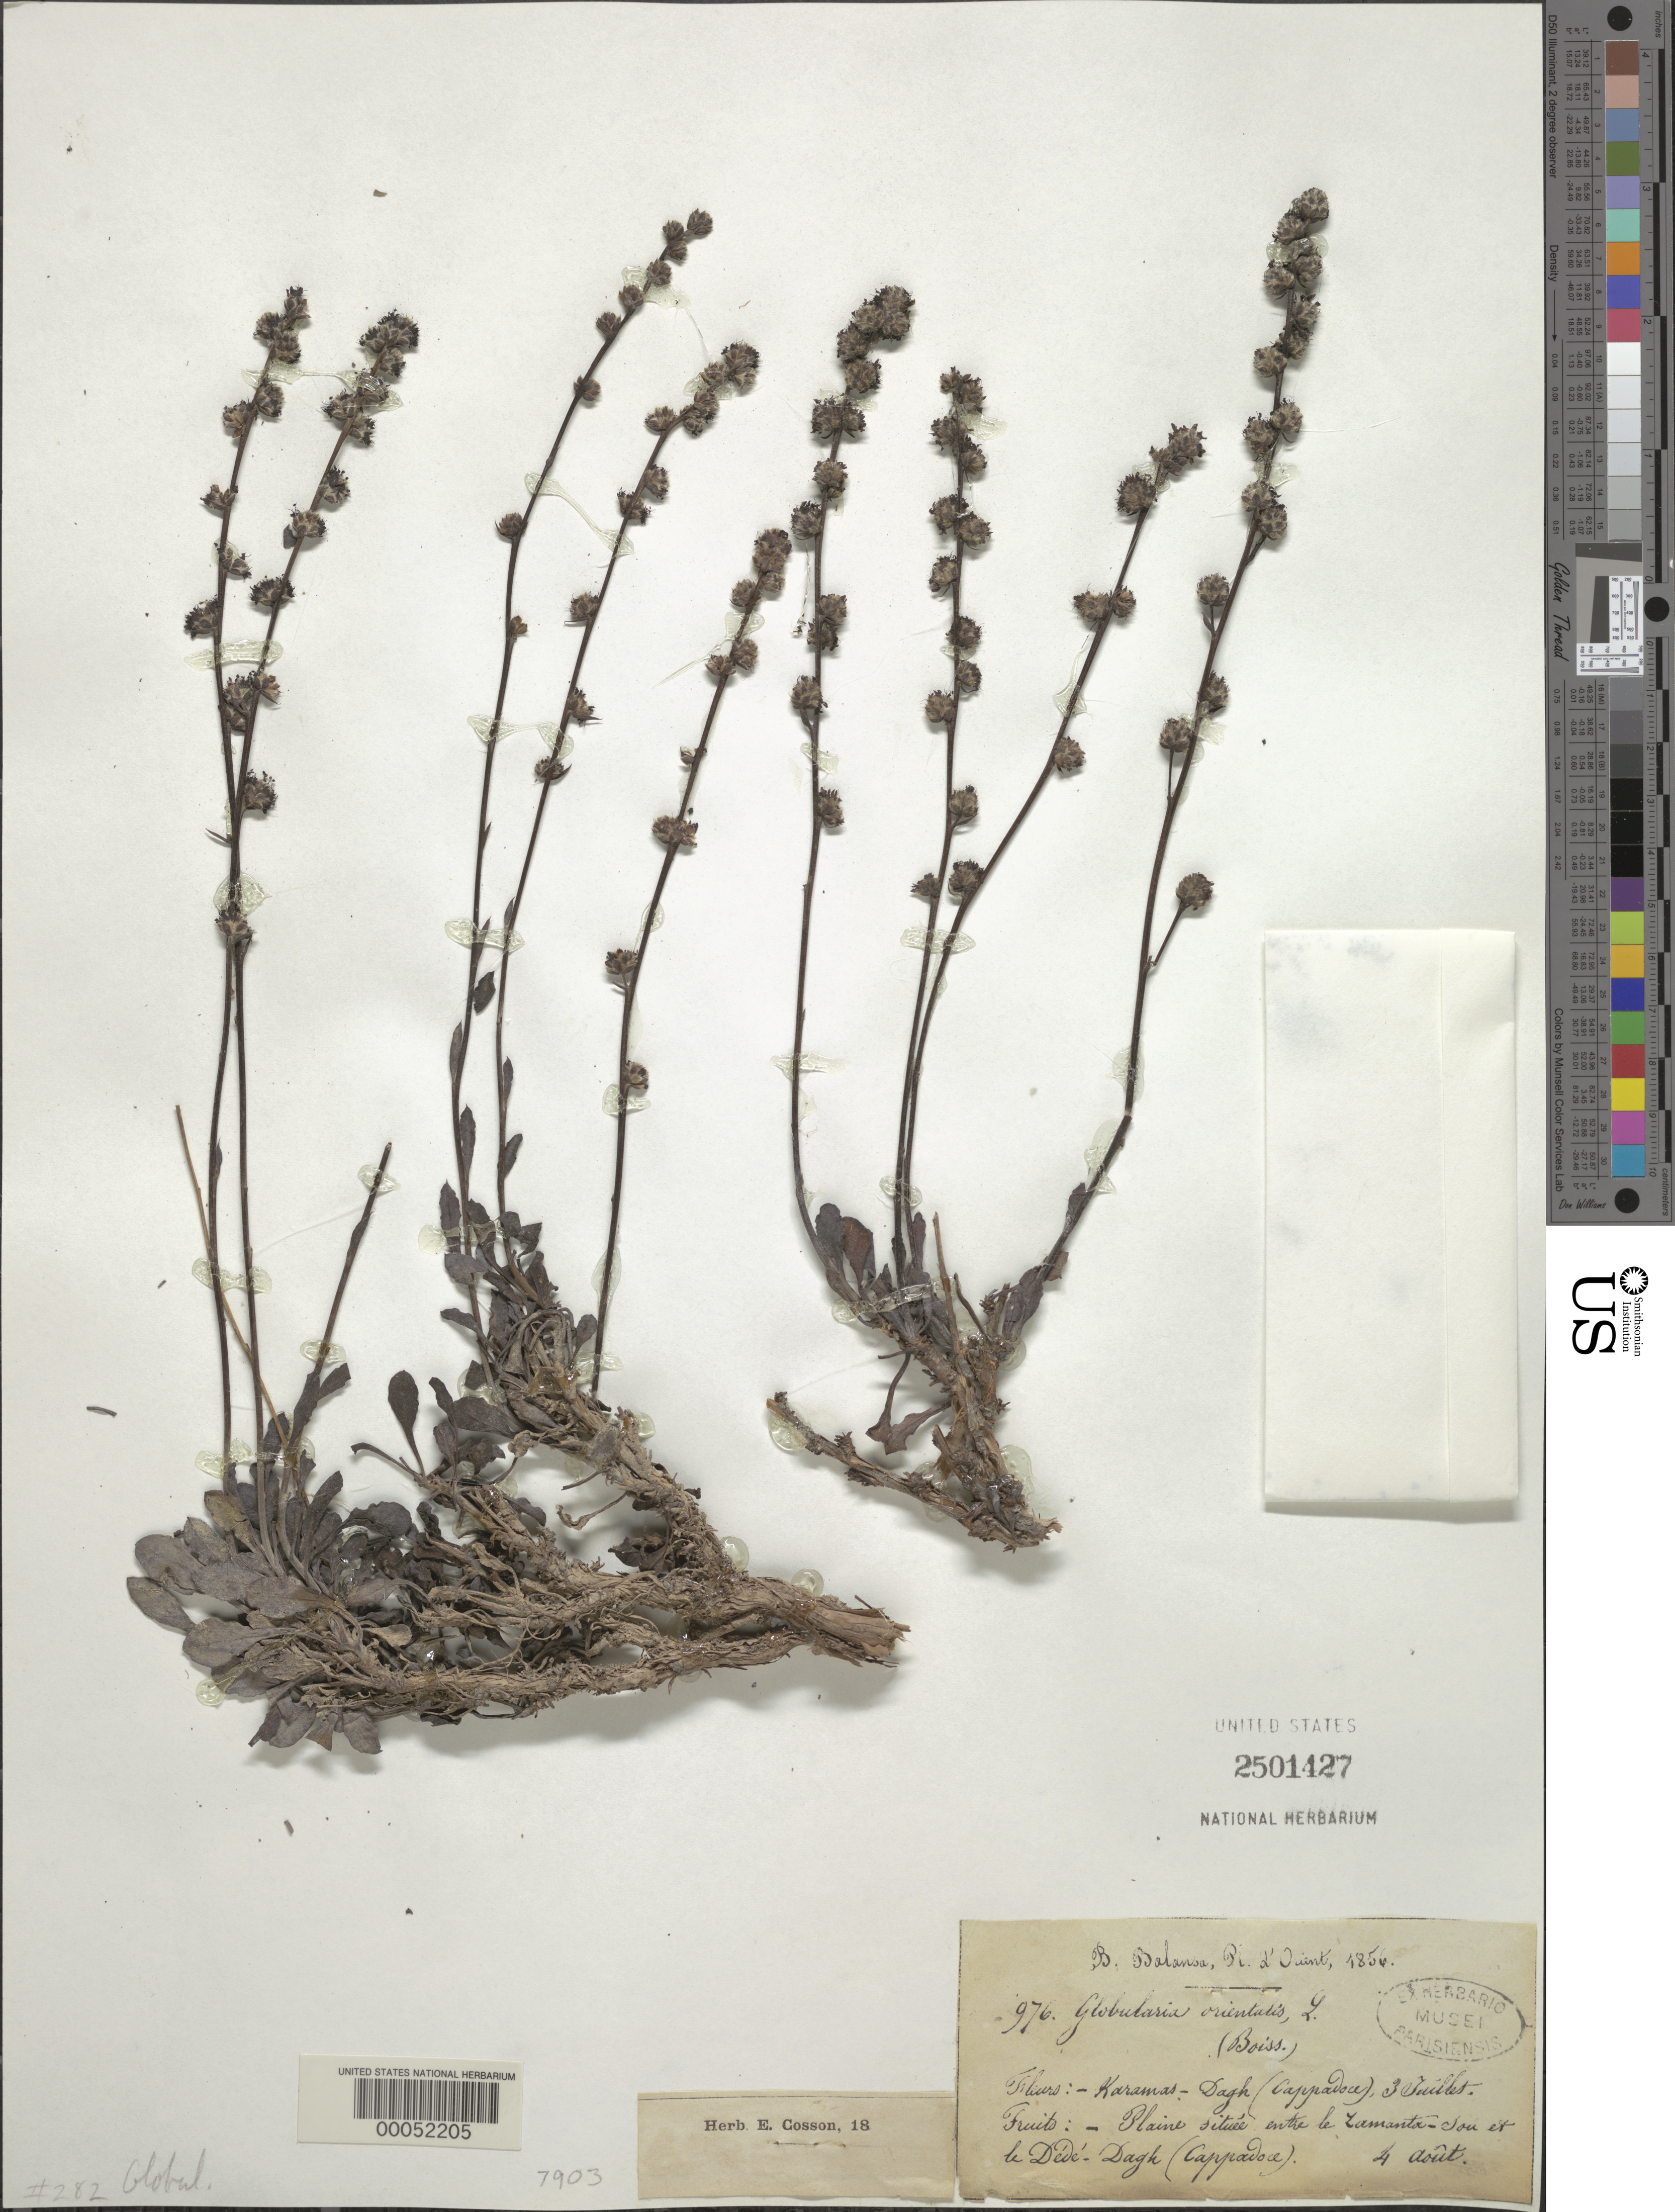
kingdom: Plantae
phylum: Tracheophyta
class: Magnoliopsida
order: Lamiales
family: Plantaginaceae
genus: Globularia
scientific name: Globularia orientalis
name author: L.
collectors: -. Cosson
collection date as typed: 1856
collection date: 1856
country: France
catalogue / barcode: US 2501427